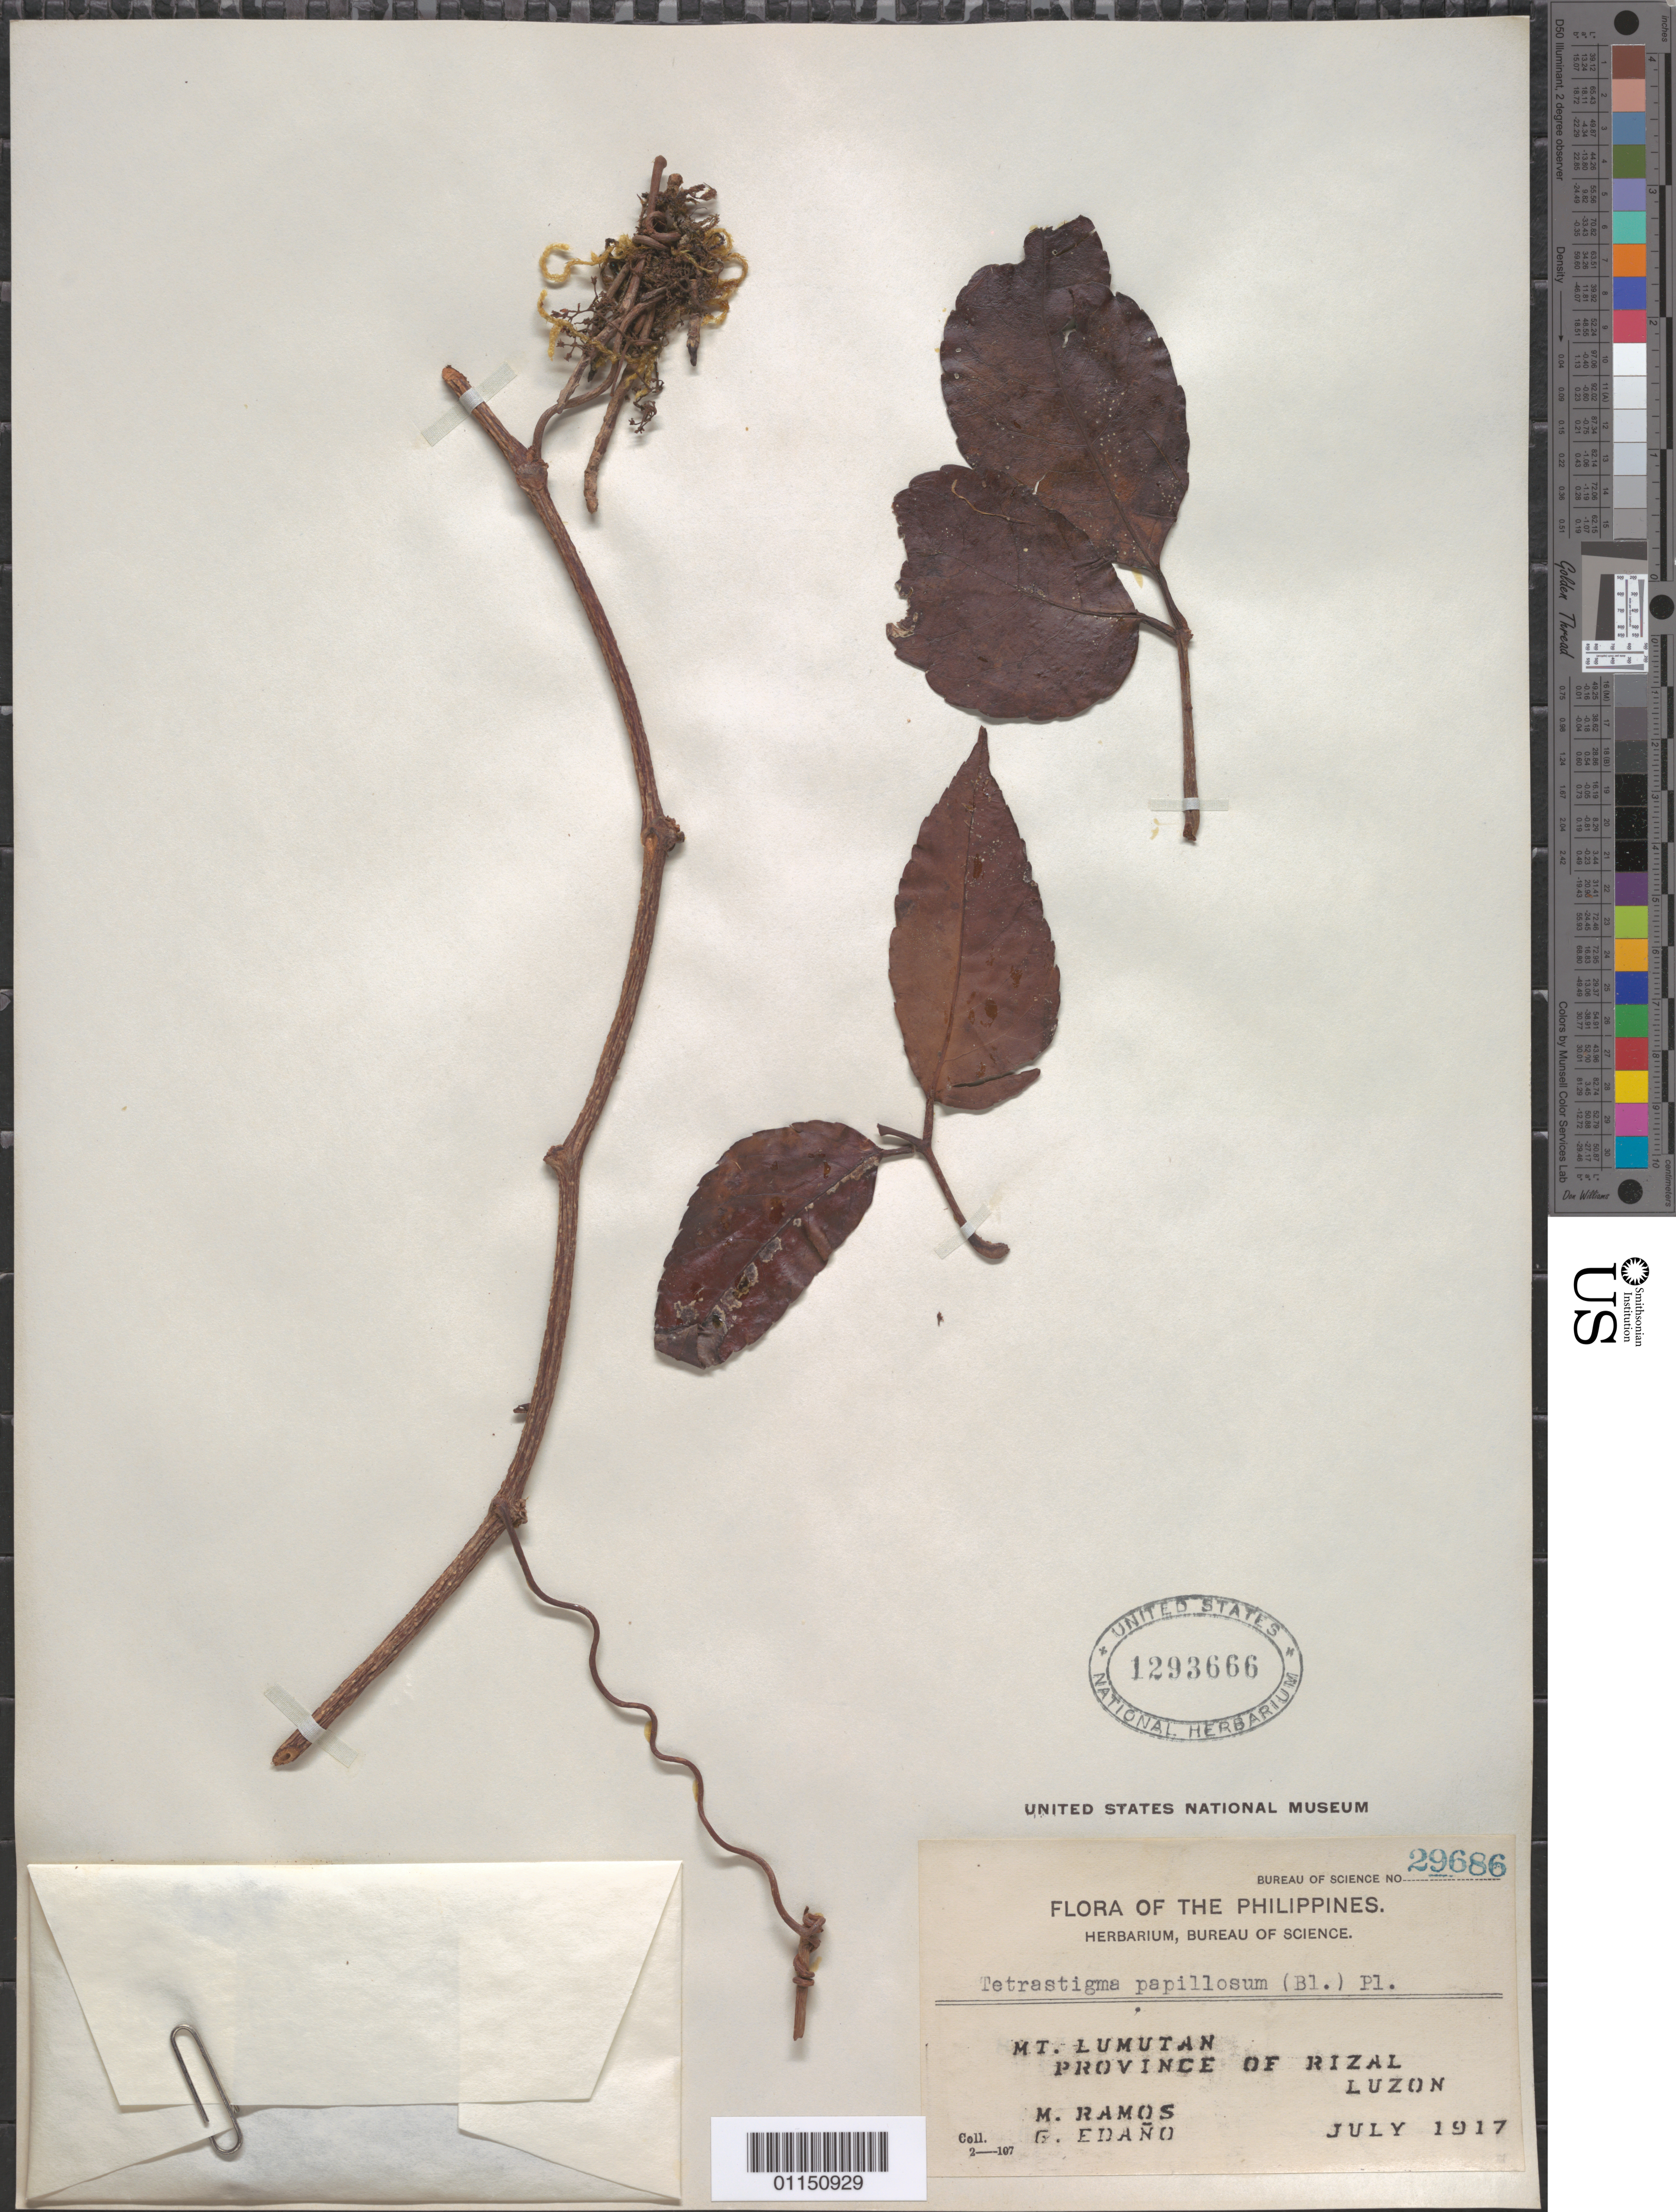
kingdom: Plantae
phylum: Tracheophyta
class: Magnoliopsida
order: Vitales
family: Vitaceae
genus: Tetrastigma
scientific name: Tetrastigma papillosum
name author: (Blume) Planch.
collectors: M. Ramos & G. Edaño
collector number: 29686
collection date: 1917-07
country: Philippines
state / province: Calabarzon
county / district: Rizal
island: Luzon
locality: Mt Lumutan, Luzon.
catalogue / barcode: US 1293666